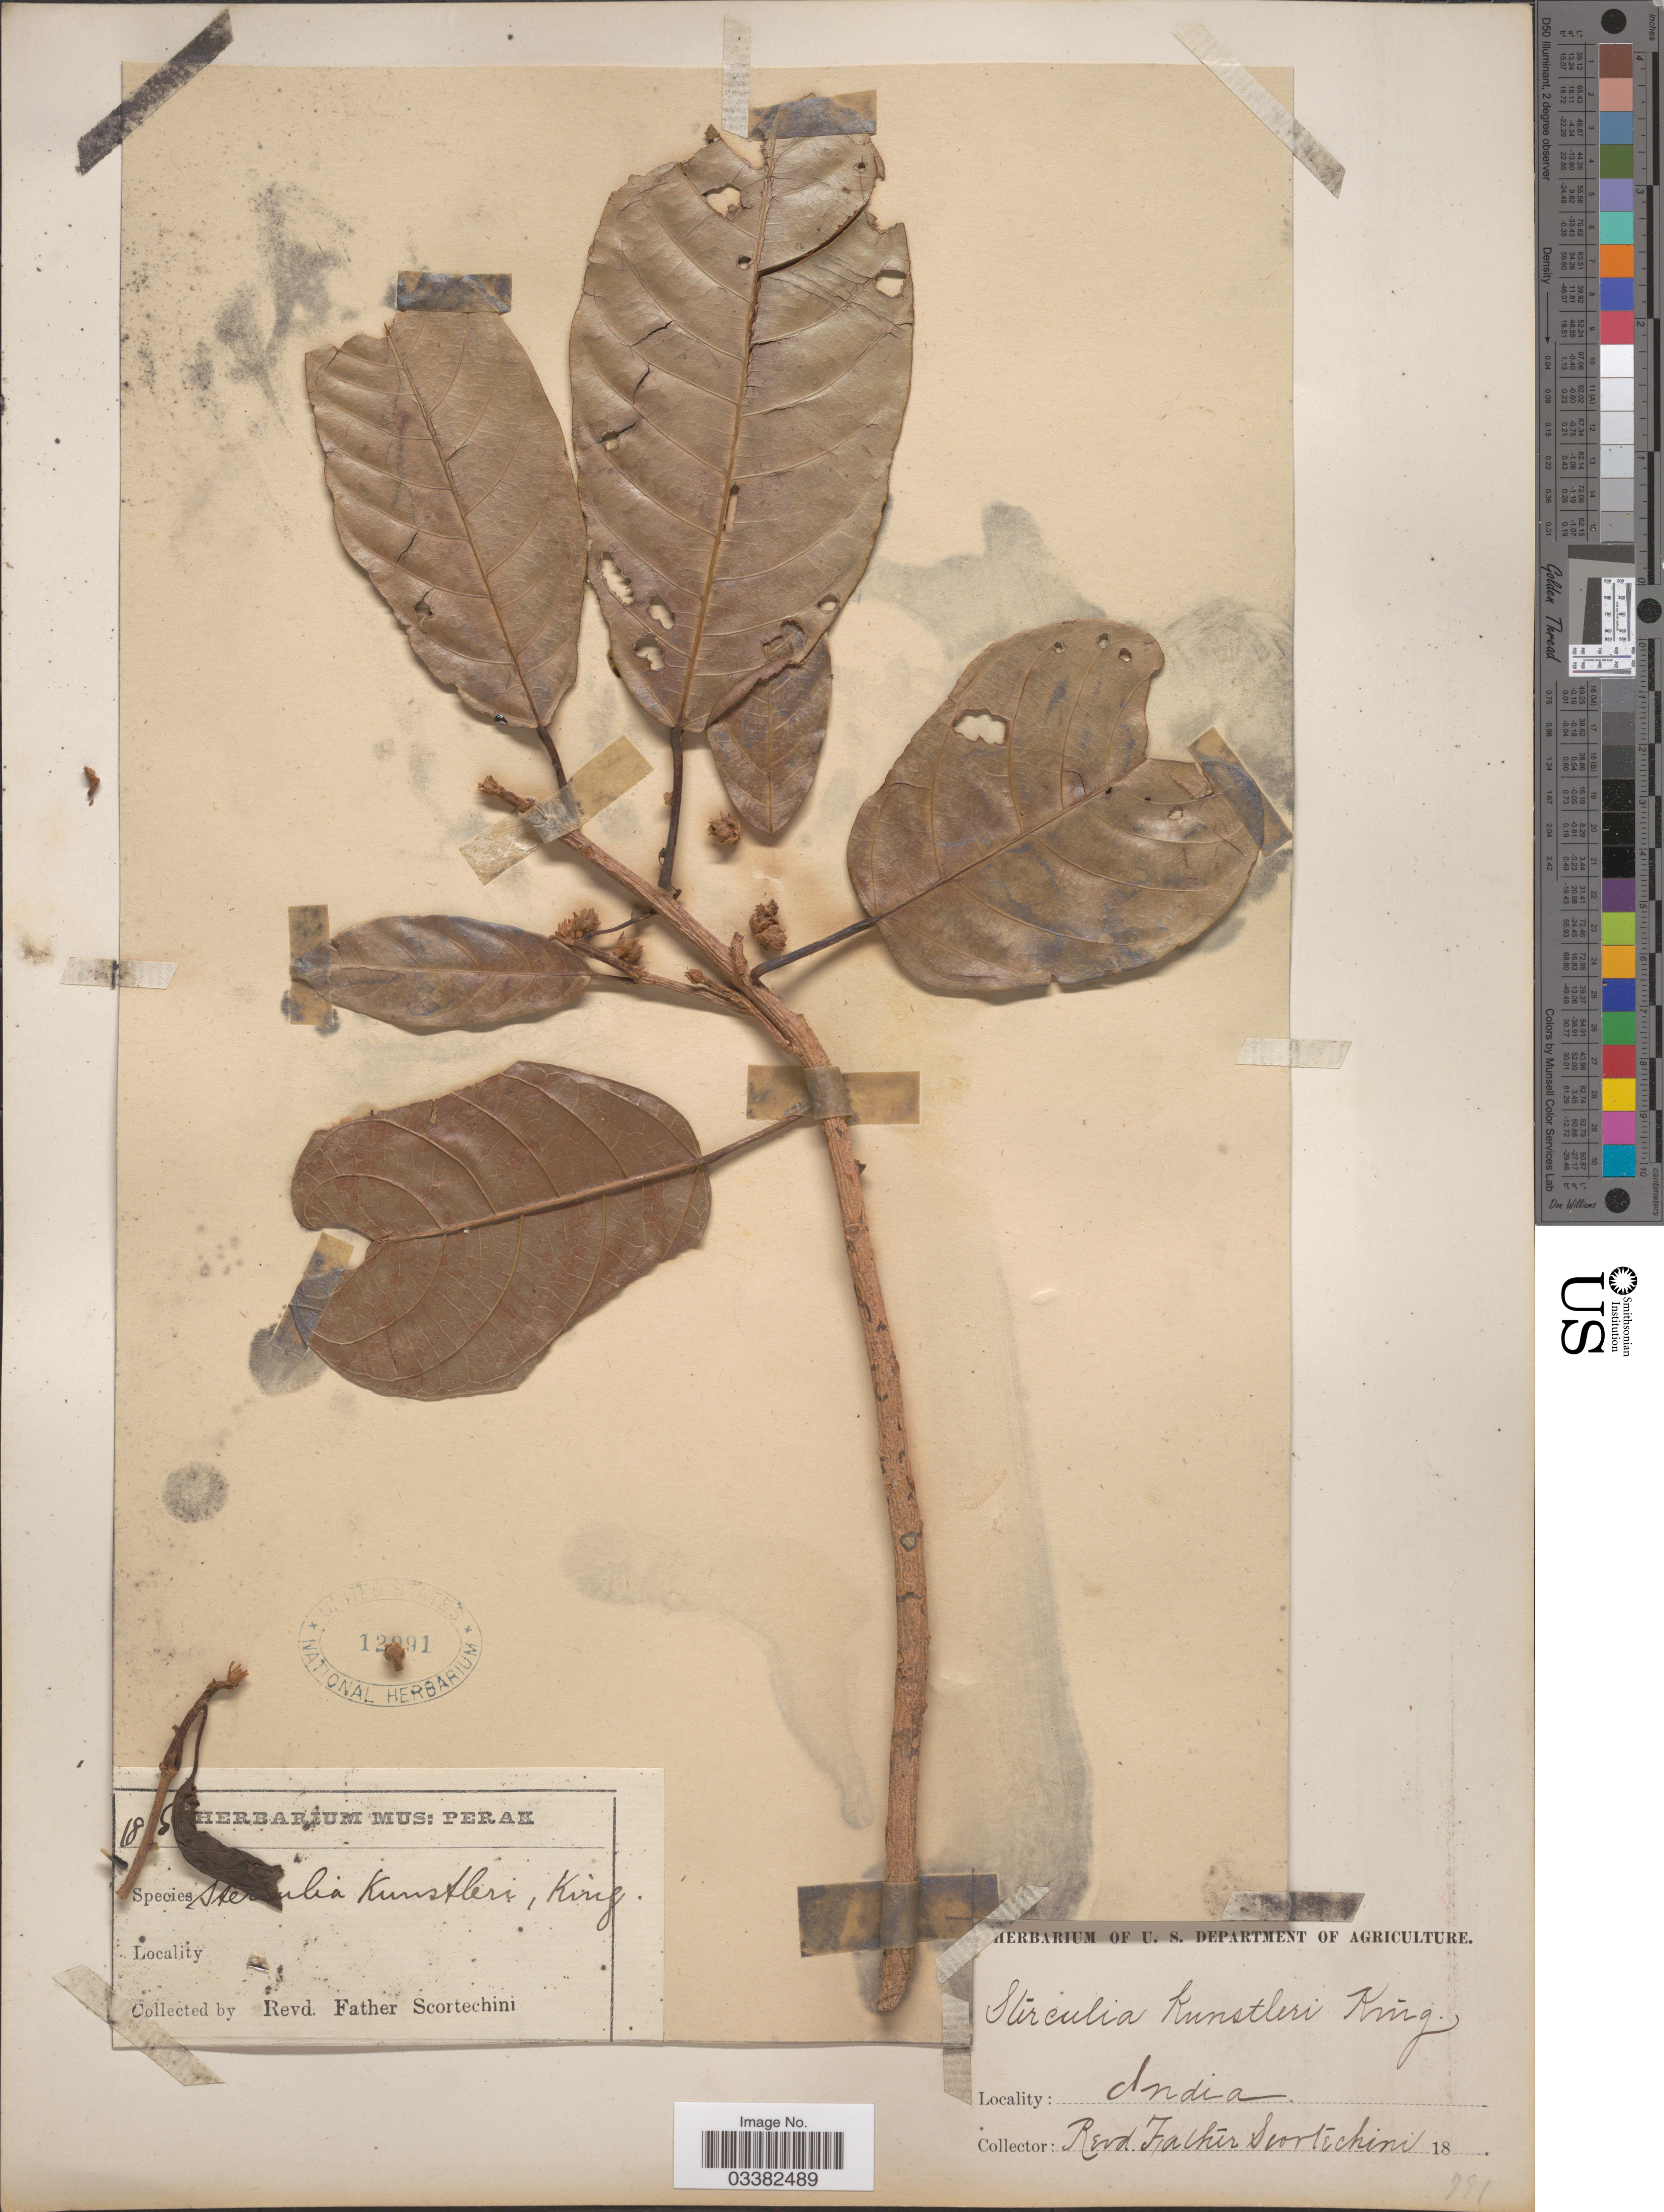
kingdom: Plantae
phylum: Tracheophyta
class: Magnoliopsida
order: Malvales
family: Malvaceae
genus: Sterculia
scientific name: Sterculia kunstleri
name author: King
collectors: Fr. Scortechini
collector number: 18!5!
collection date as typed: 18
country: Malaysia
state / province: Perak